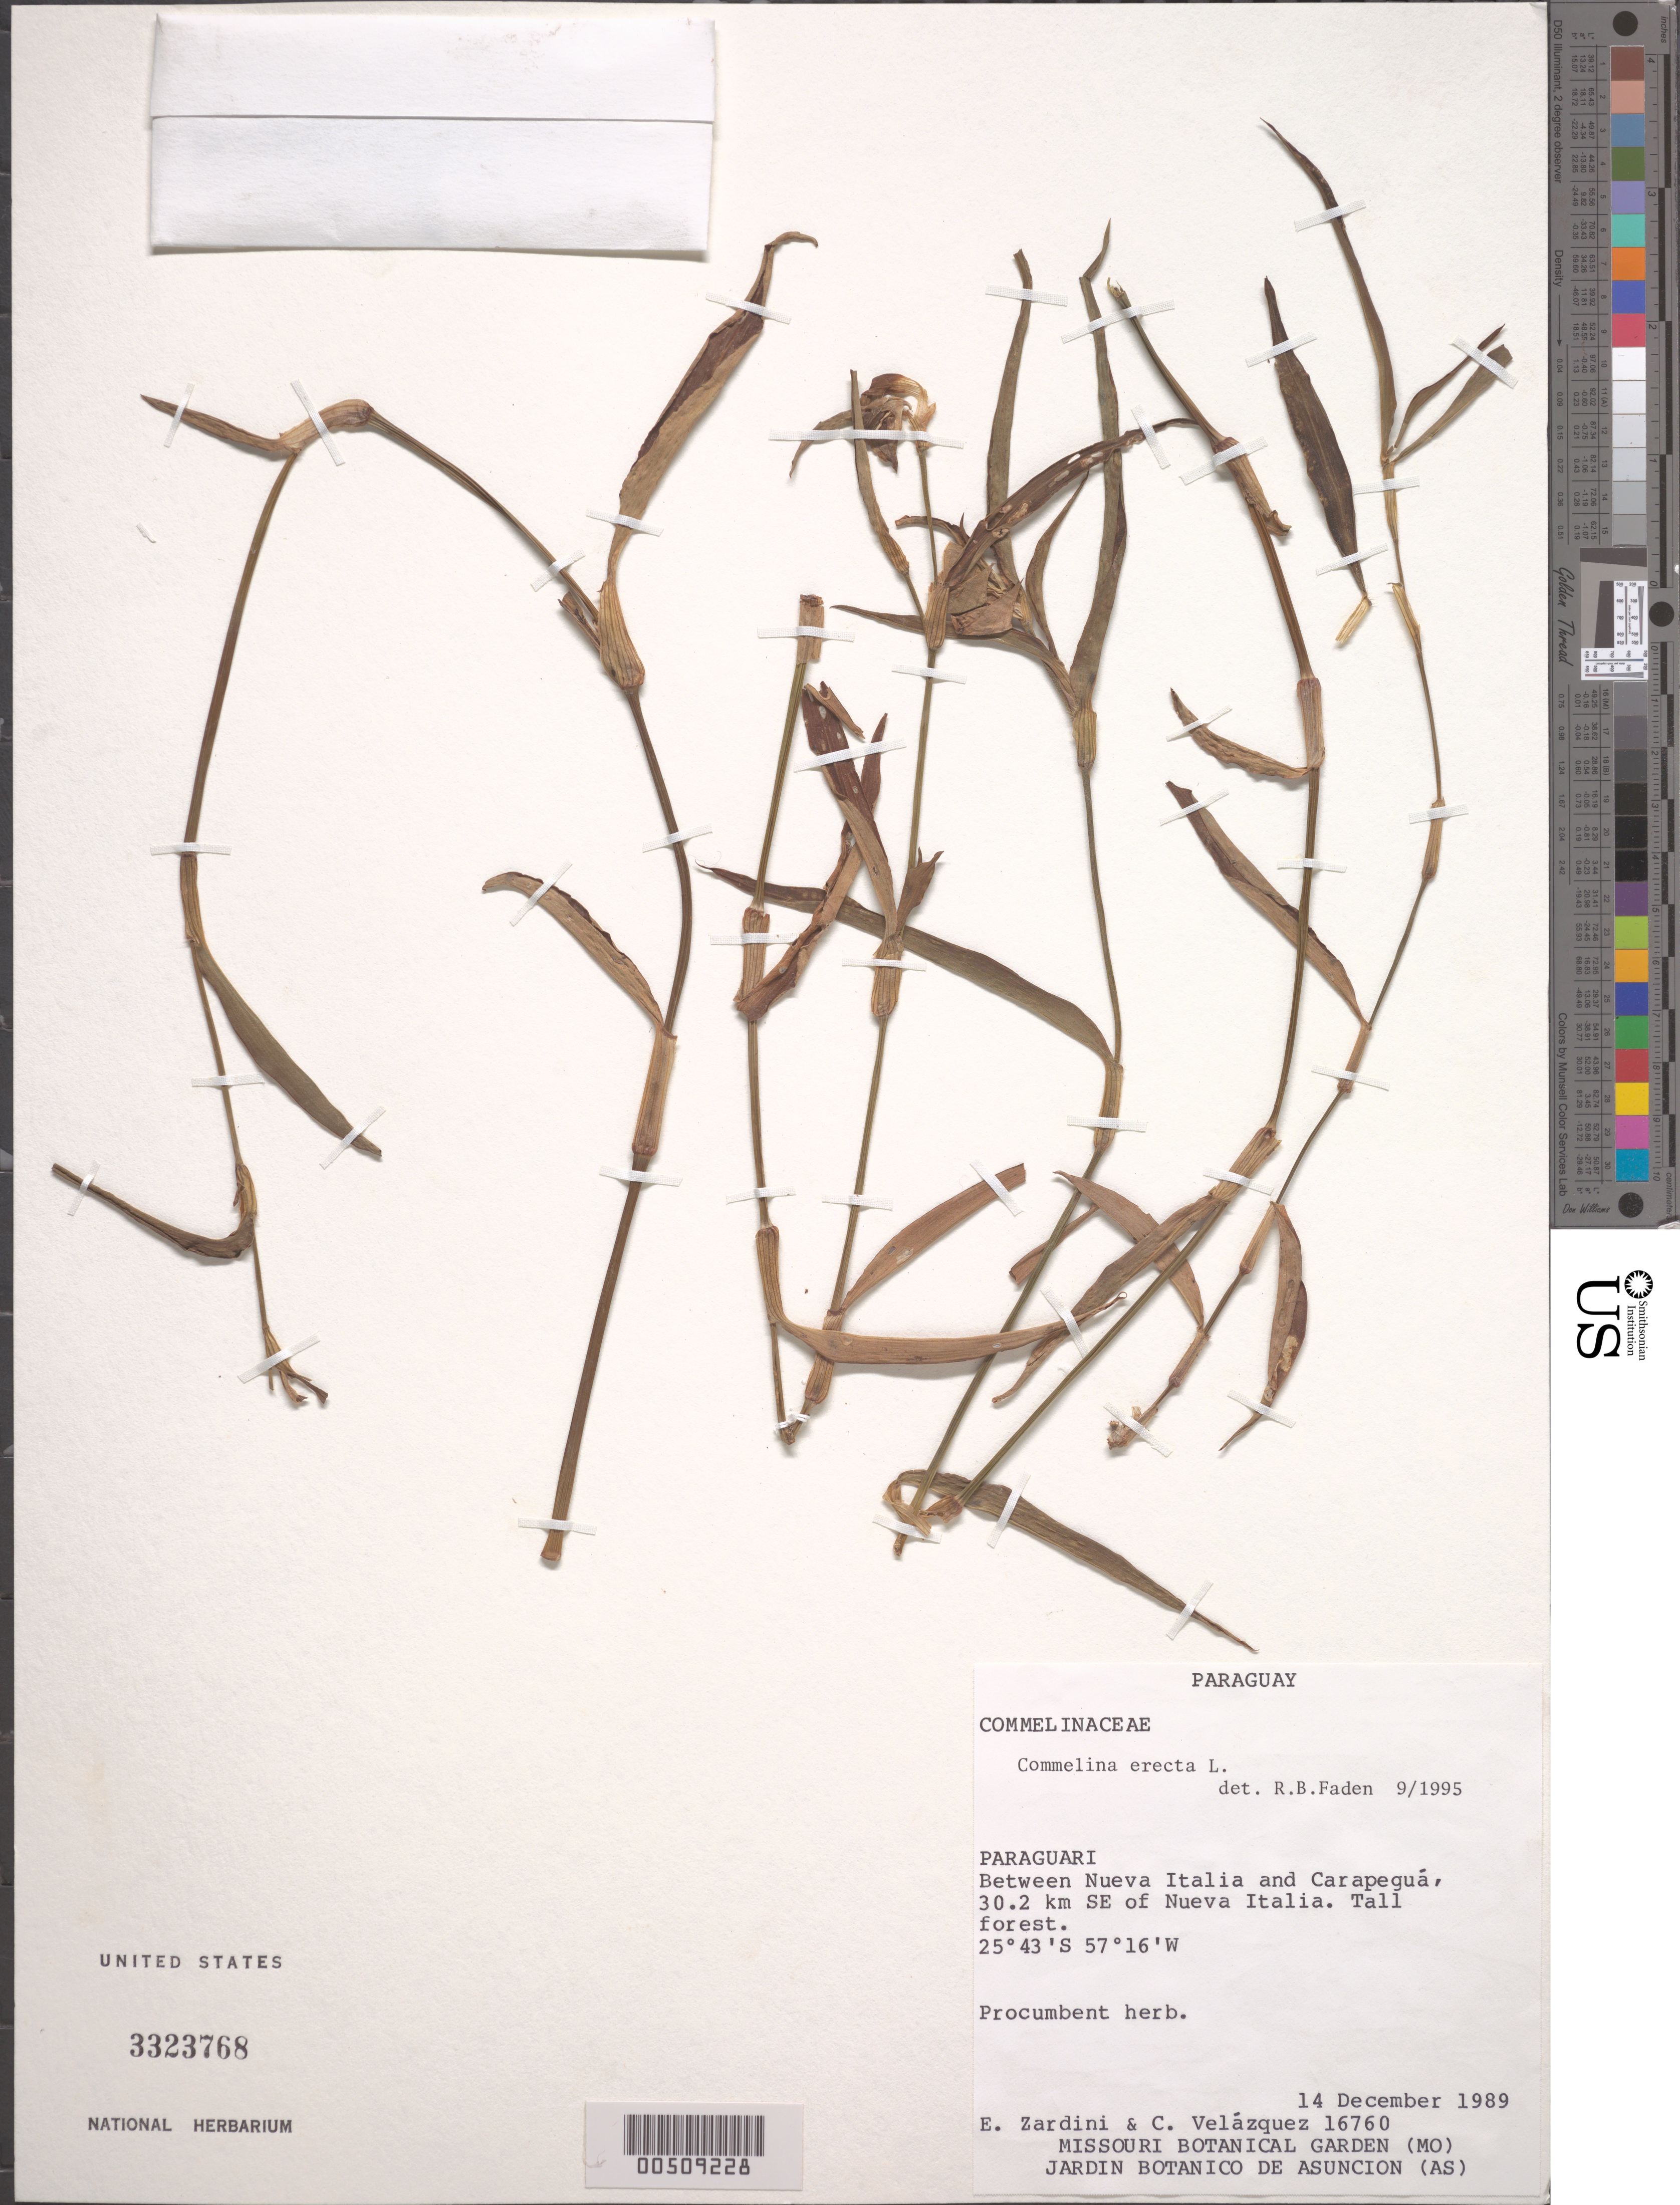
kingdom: Plantae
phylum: Tracheophyta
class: Liliopsida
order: Commelinales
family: Commelinaceae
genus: Commelina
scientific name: Commelina erecta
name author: L.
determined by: Faden, Robert B., (US), Smithsonian Institution - National Museum of Natural History (UNITED STATES)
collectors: E. M. Zardini & C. Velasquez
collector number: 16760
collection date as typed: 14 Dec 1989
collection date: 1989-12-14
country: Paraguay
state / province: Paraguarí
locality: Between nueva italia and carapegua, ne of nueva italia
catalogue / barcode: US 3323768